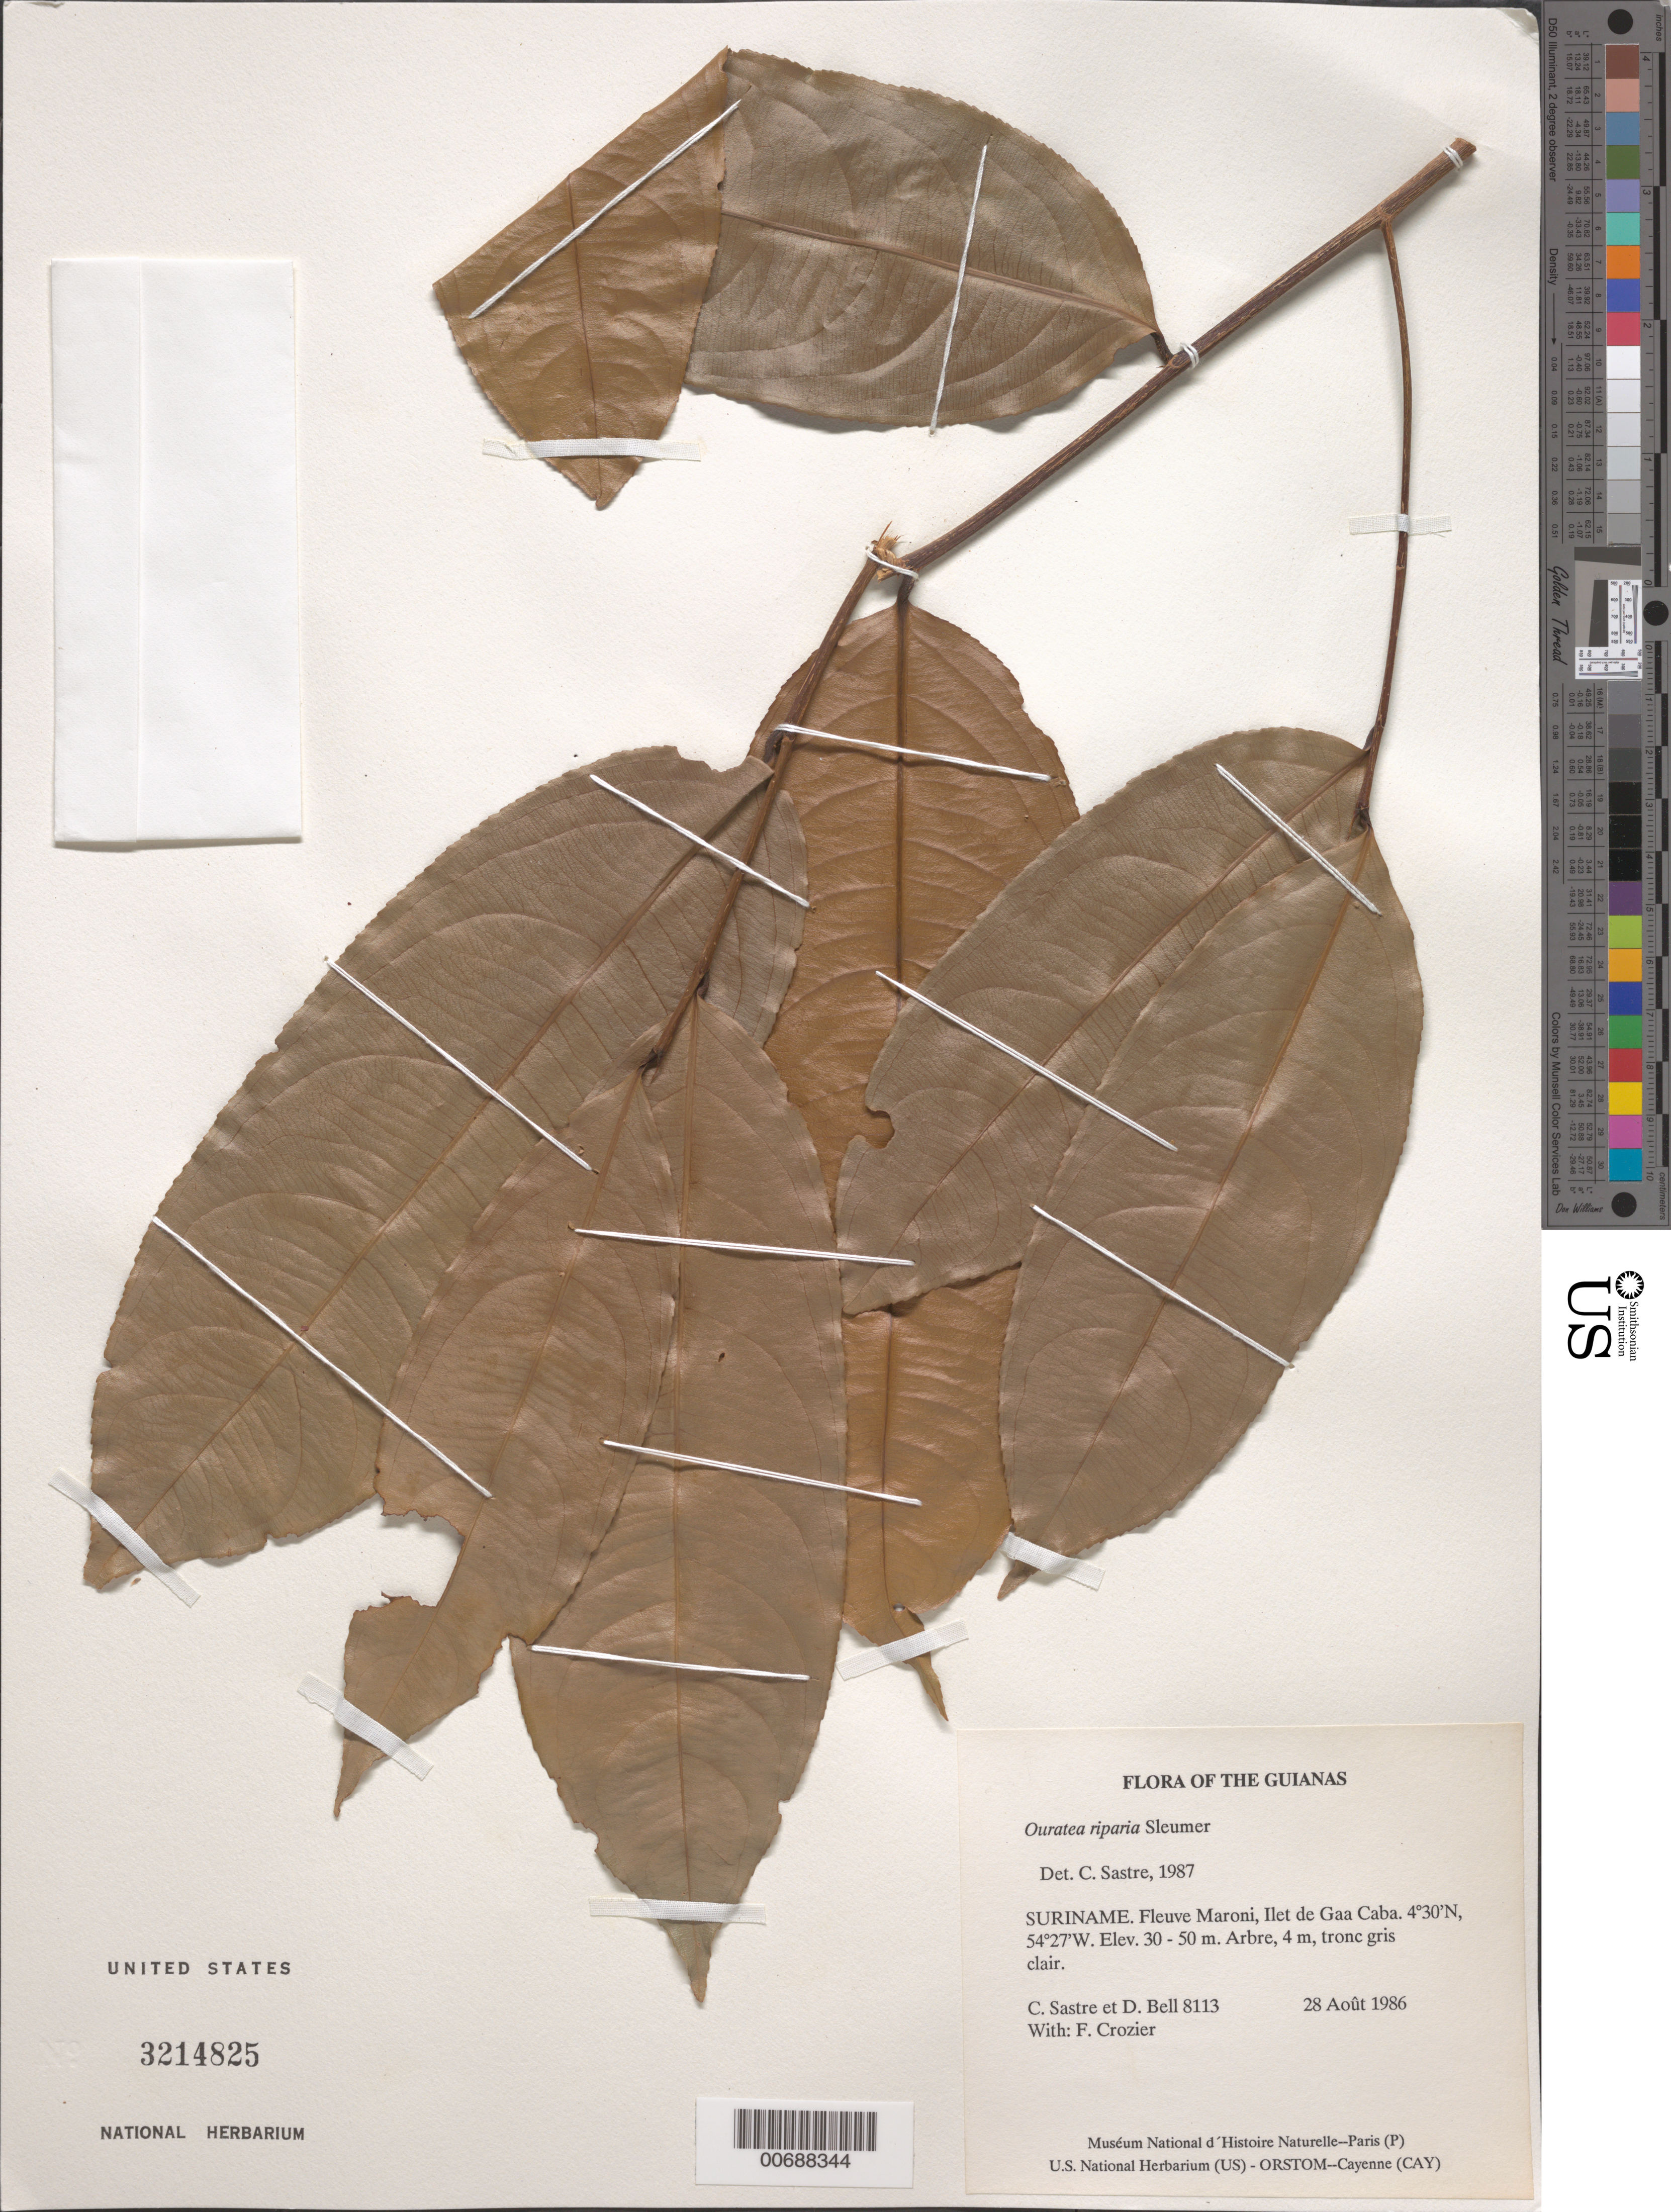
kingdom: Plantae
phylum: Tracheophyta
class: Magnoliopsida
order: Malpighiales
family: Ochnaceae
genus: Ouratea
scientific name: Ouratea riparia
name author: Sleumer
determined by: Sastre, C. H. L.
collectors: C. H. L. Sastre, D. A. Bell & F. Crozier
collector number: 8113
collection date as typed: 28 August 1986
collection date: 1986-08-28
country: Suriname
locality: Fleuve Maroni, Ilet de Gaa Caba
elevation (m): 30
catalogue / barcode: US 3214825